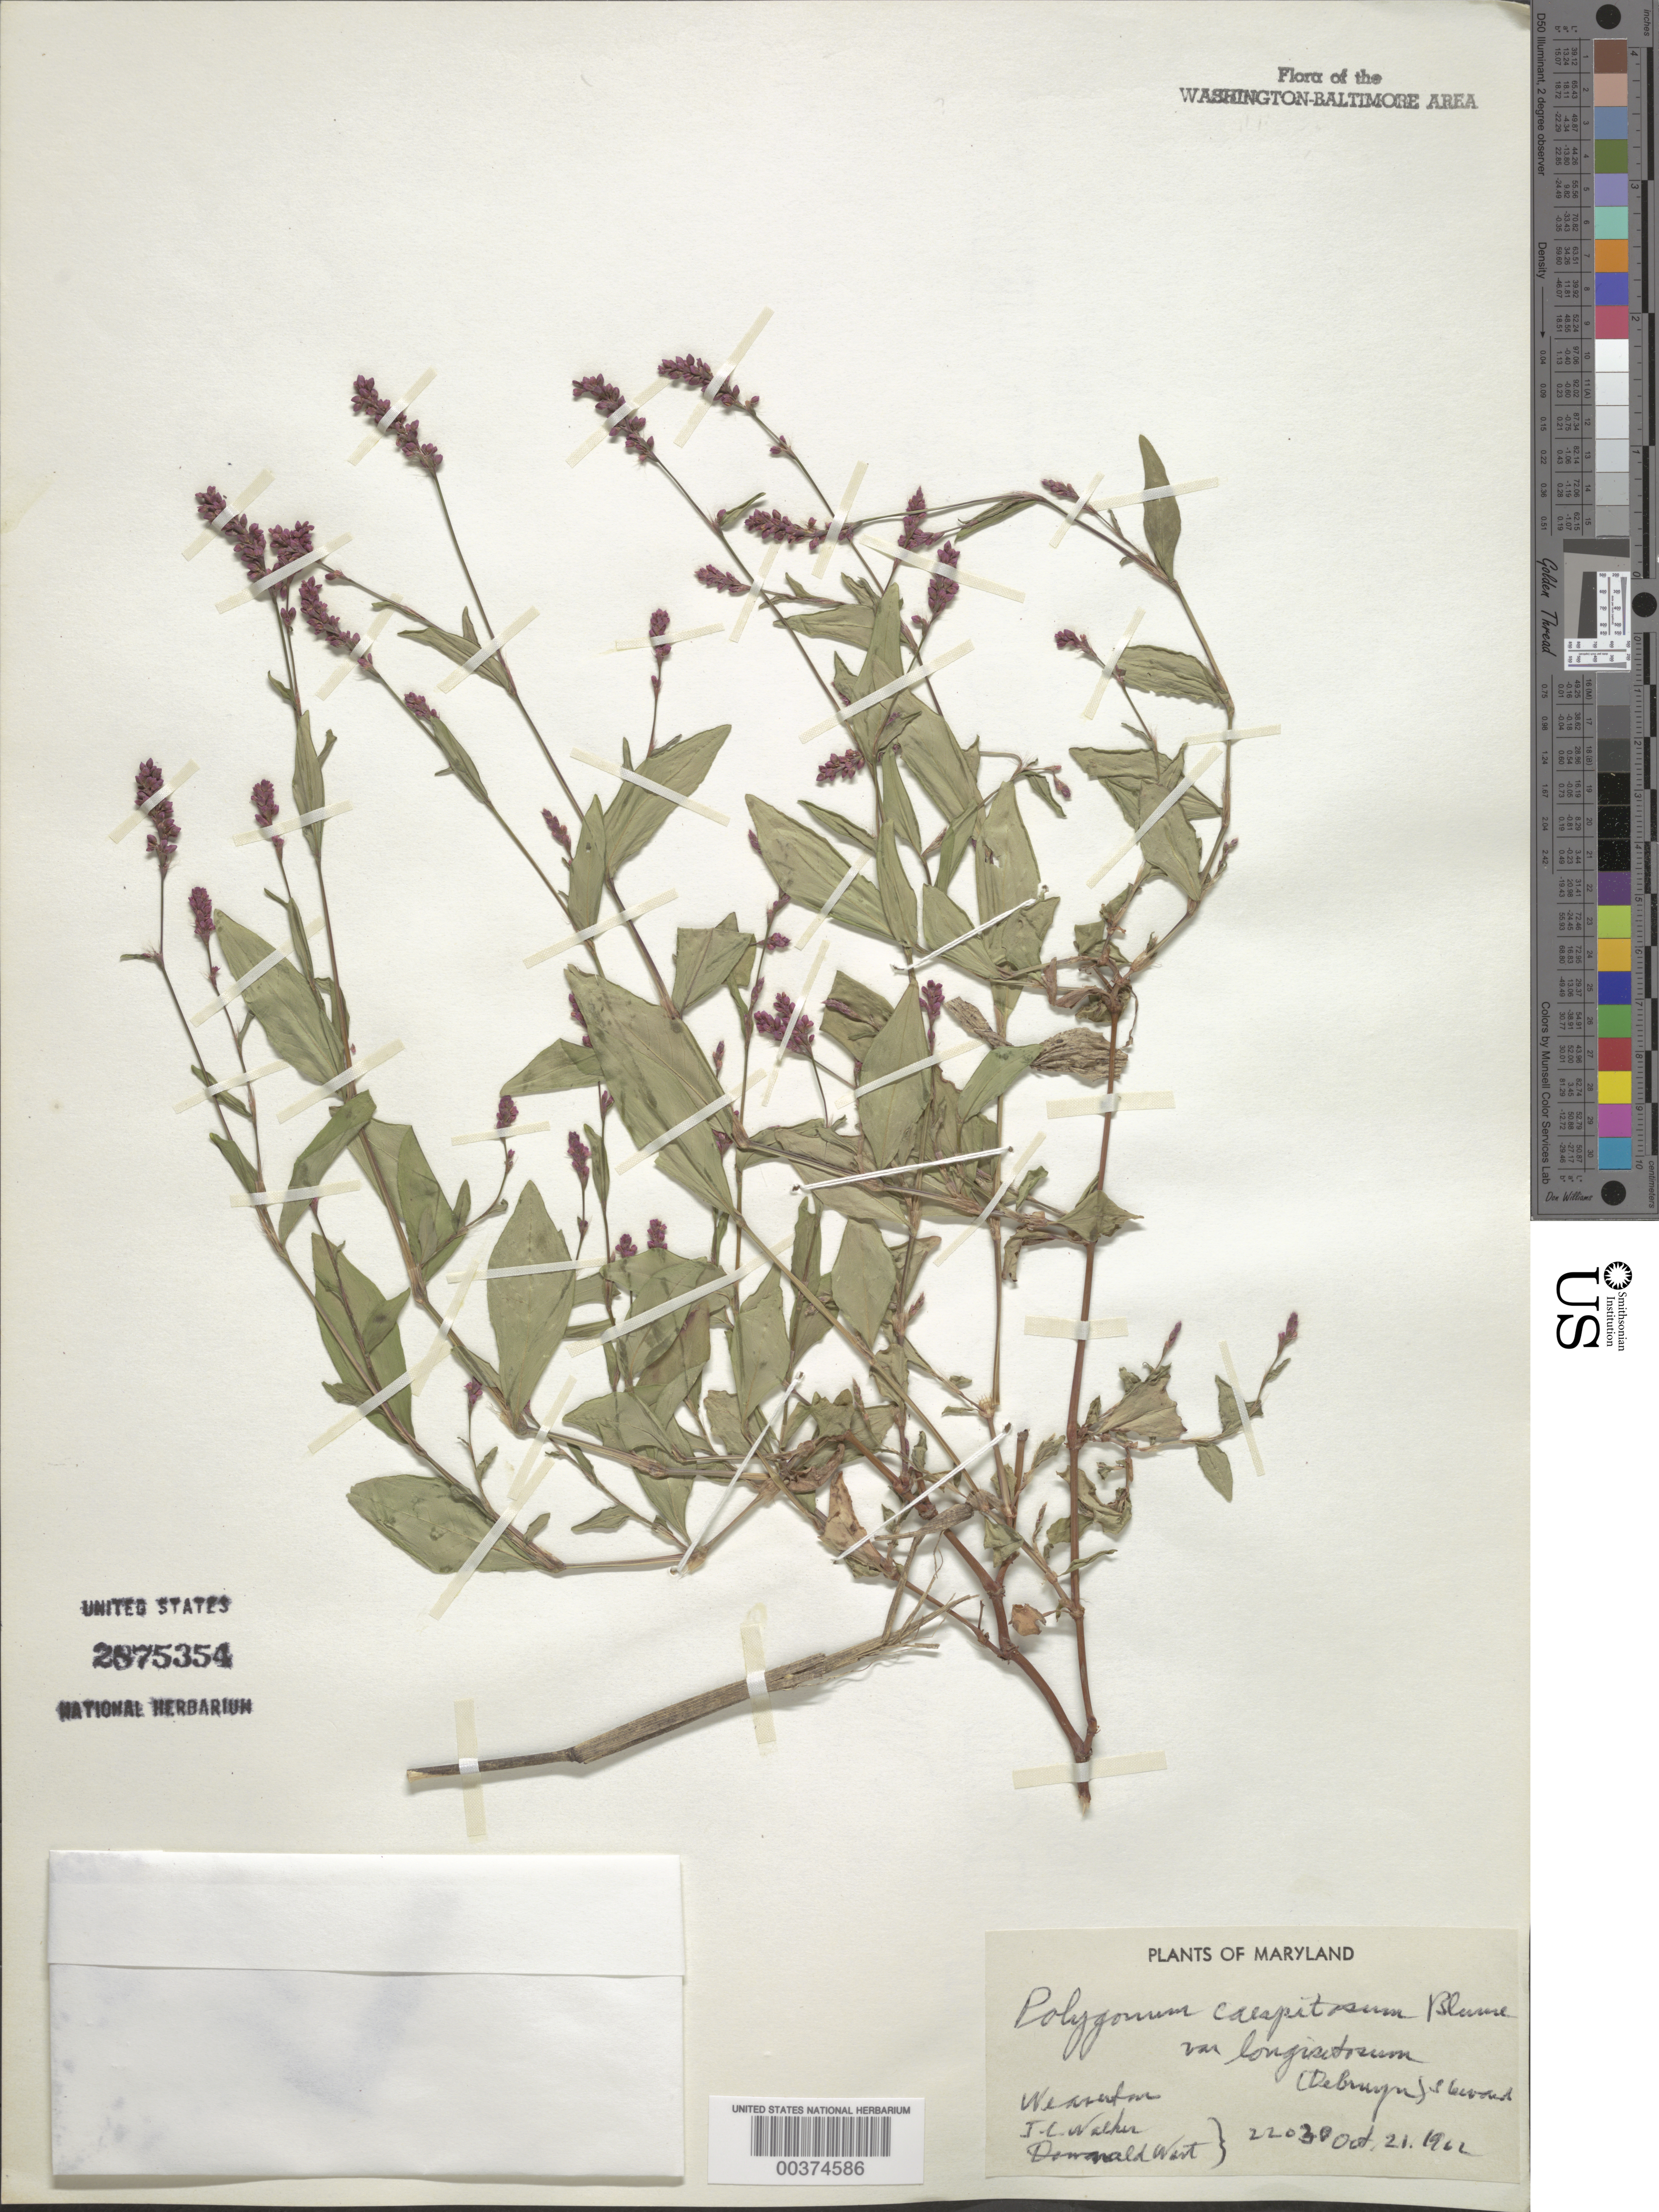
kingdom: Plantae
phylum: Tracheophyta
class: Magnoliopsida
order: Caryophyllales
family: Polygonaceae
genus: Persicaria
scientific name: Persicaria longiseta (Bruijn) Kitag.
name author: (Bruijn &) Kitag.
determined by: Atha, D. E.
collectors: J. Walker & D. West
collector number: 22030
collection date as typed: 21 Oct 1962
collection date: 1962-10-21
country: United States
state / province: Maryland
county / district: Baltimore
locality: Weaverton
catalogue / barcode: US 2875354